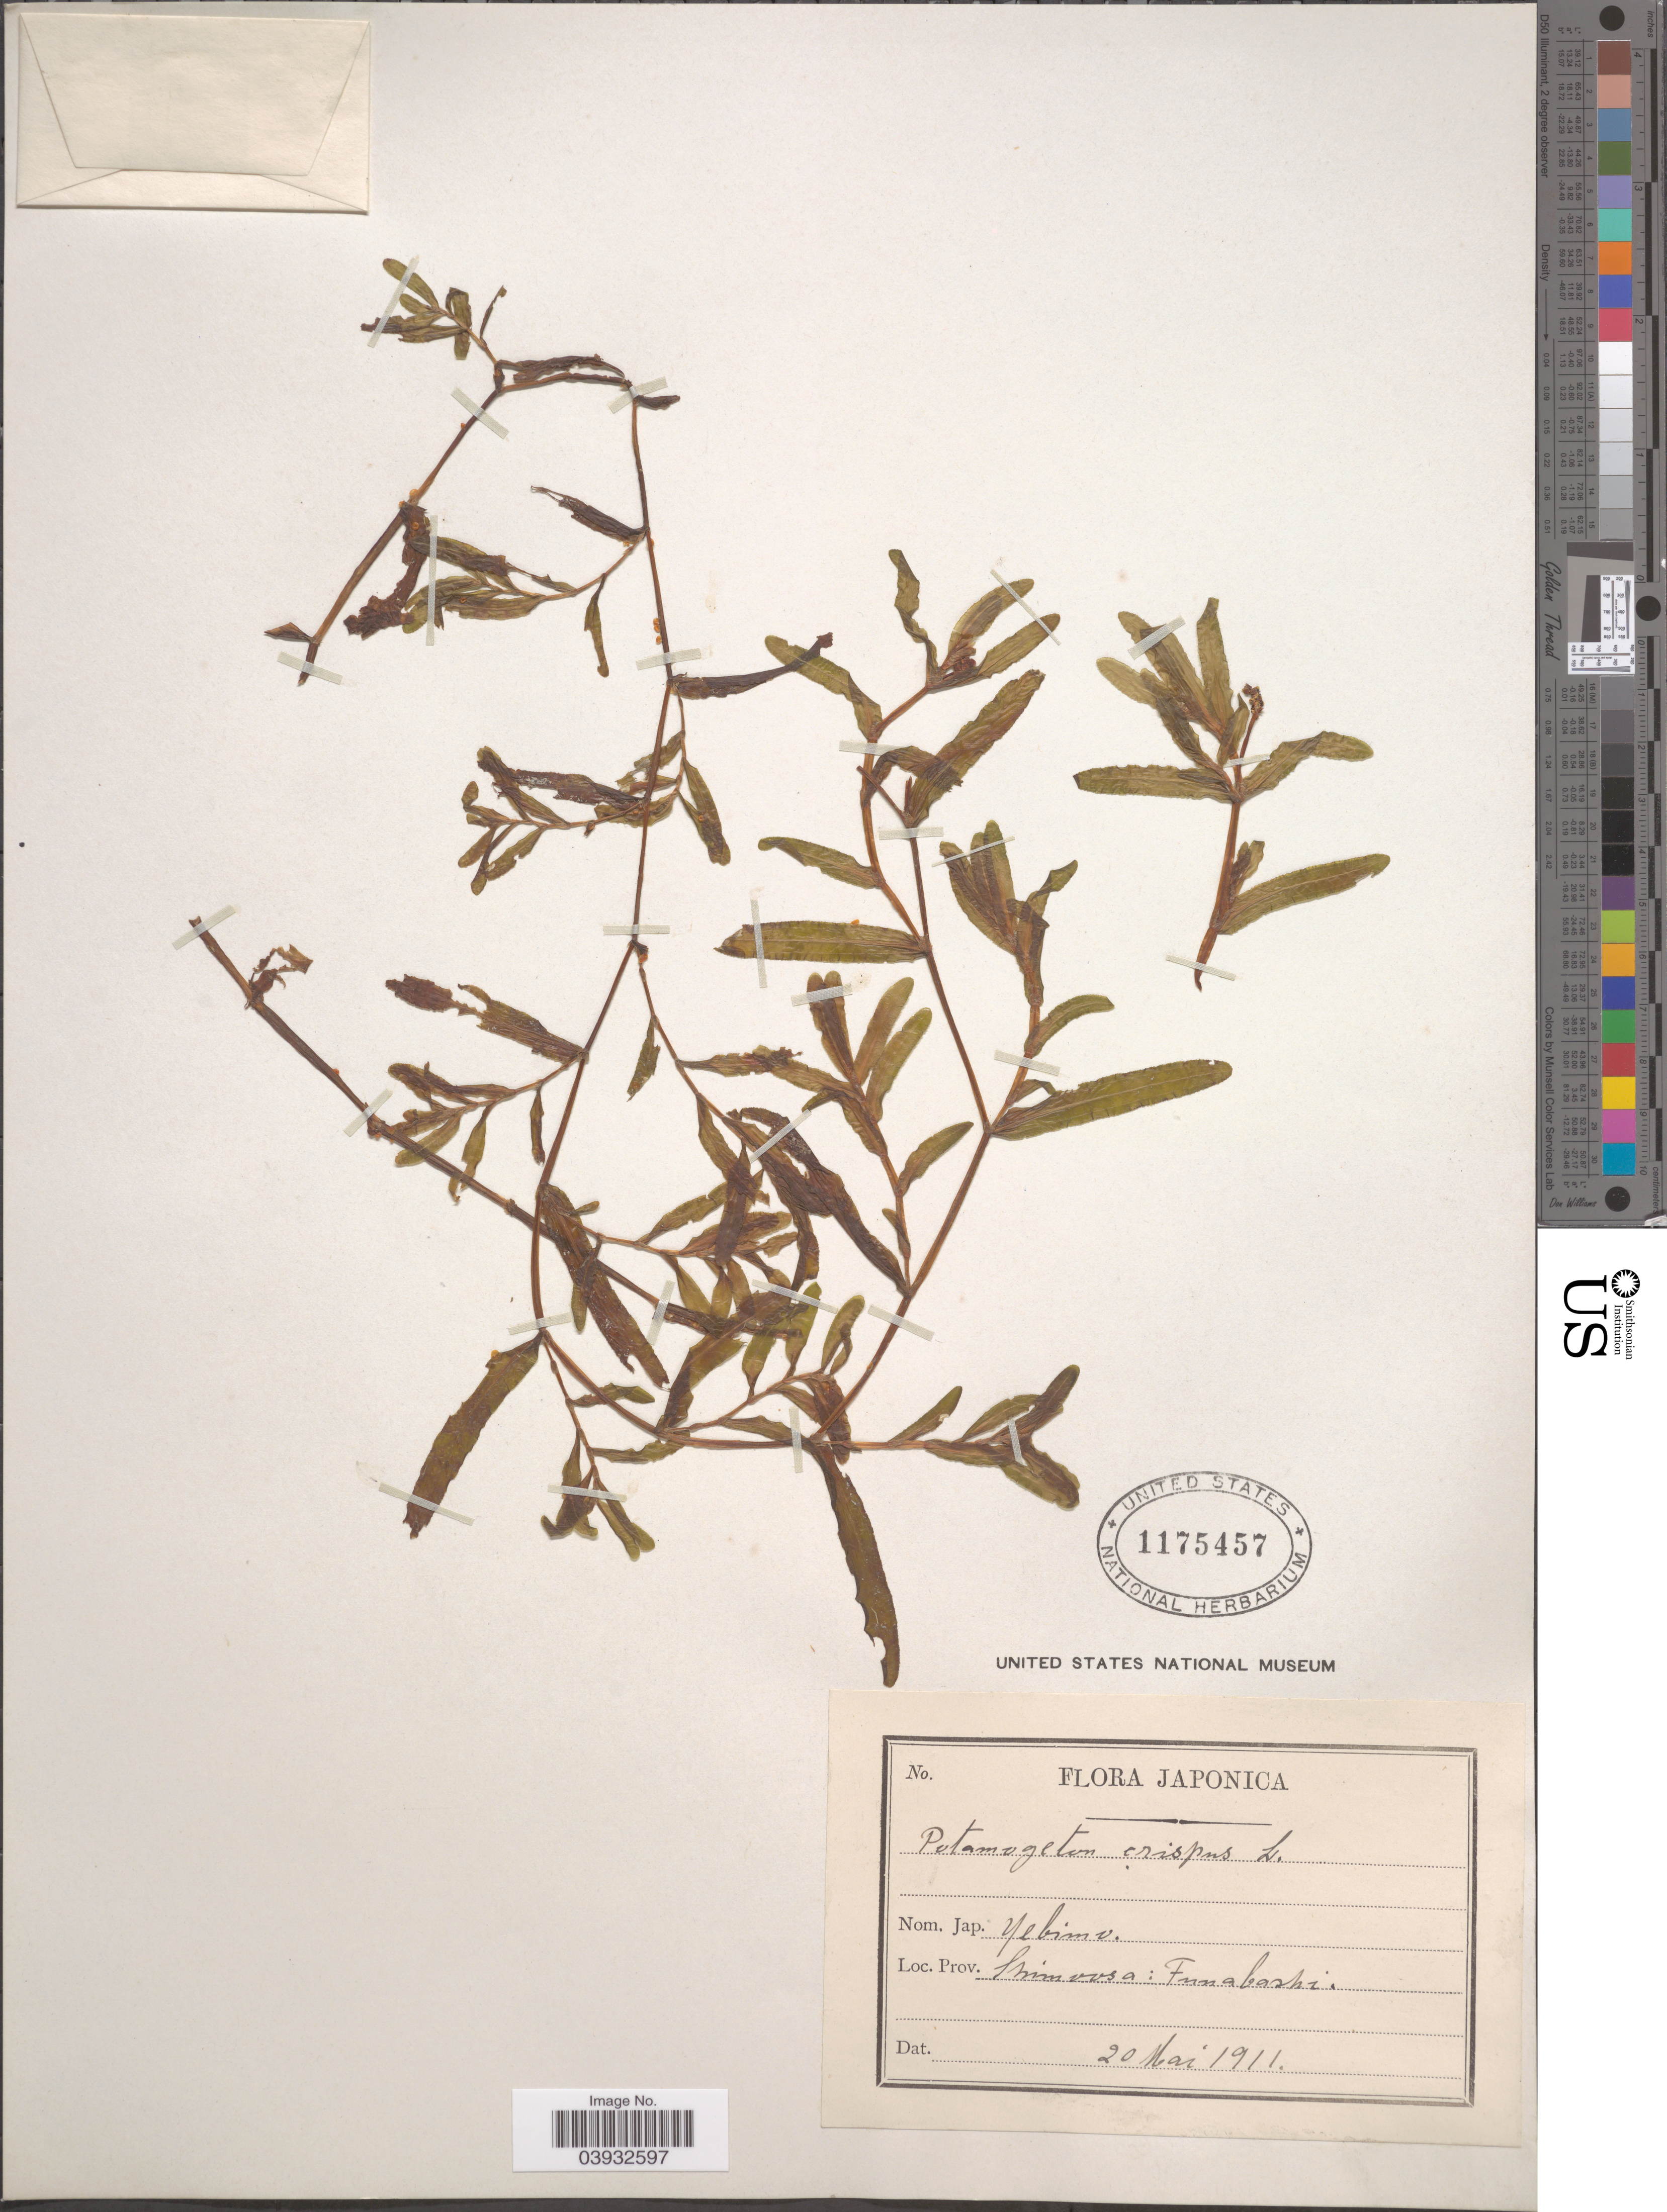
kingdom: Plantae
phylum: Tracheophyta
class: Liliopsida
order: Alismatales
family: Potamogetonaceae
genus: Potamogeton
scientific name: Potamogeton crispus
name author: L.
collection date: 1911-05-20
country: Japan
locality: Prov. Shimoosa: Funabashi.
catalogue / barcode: US 1175457